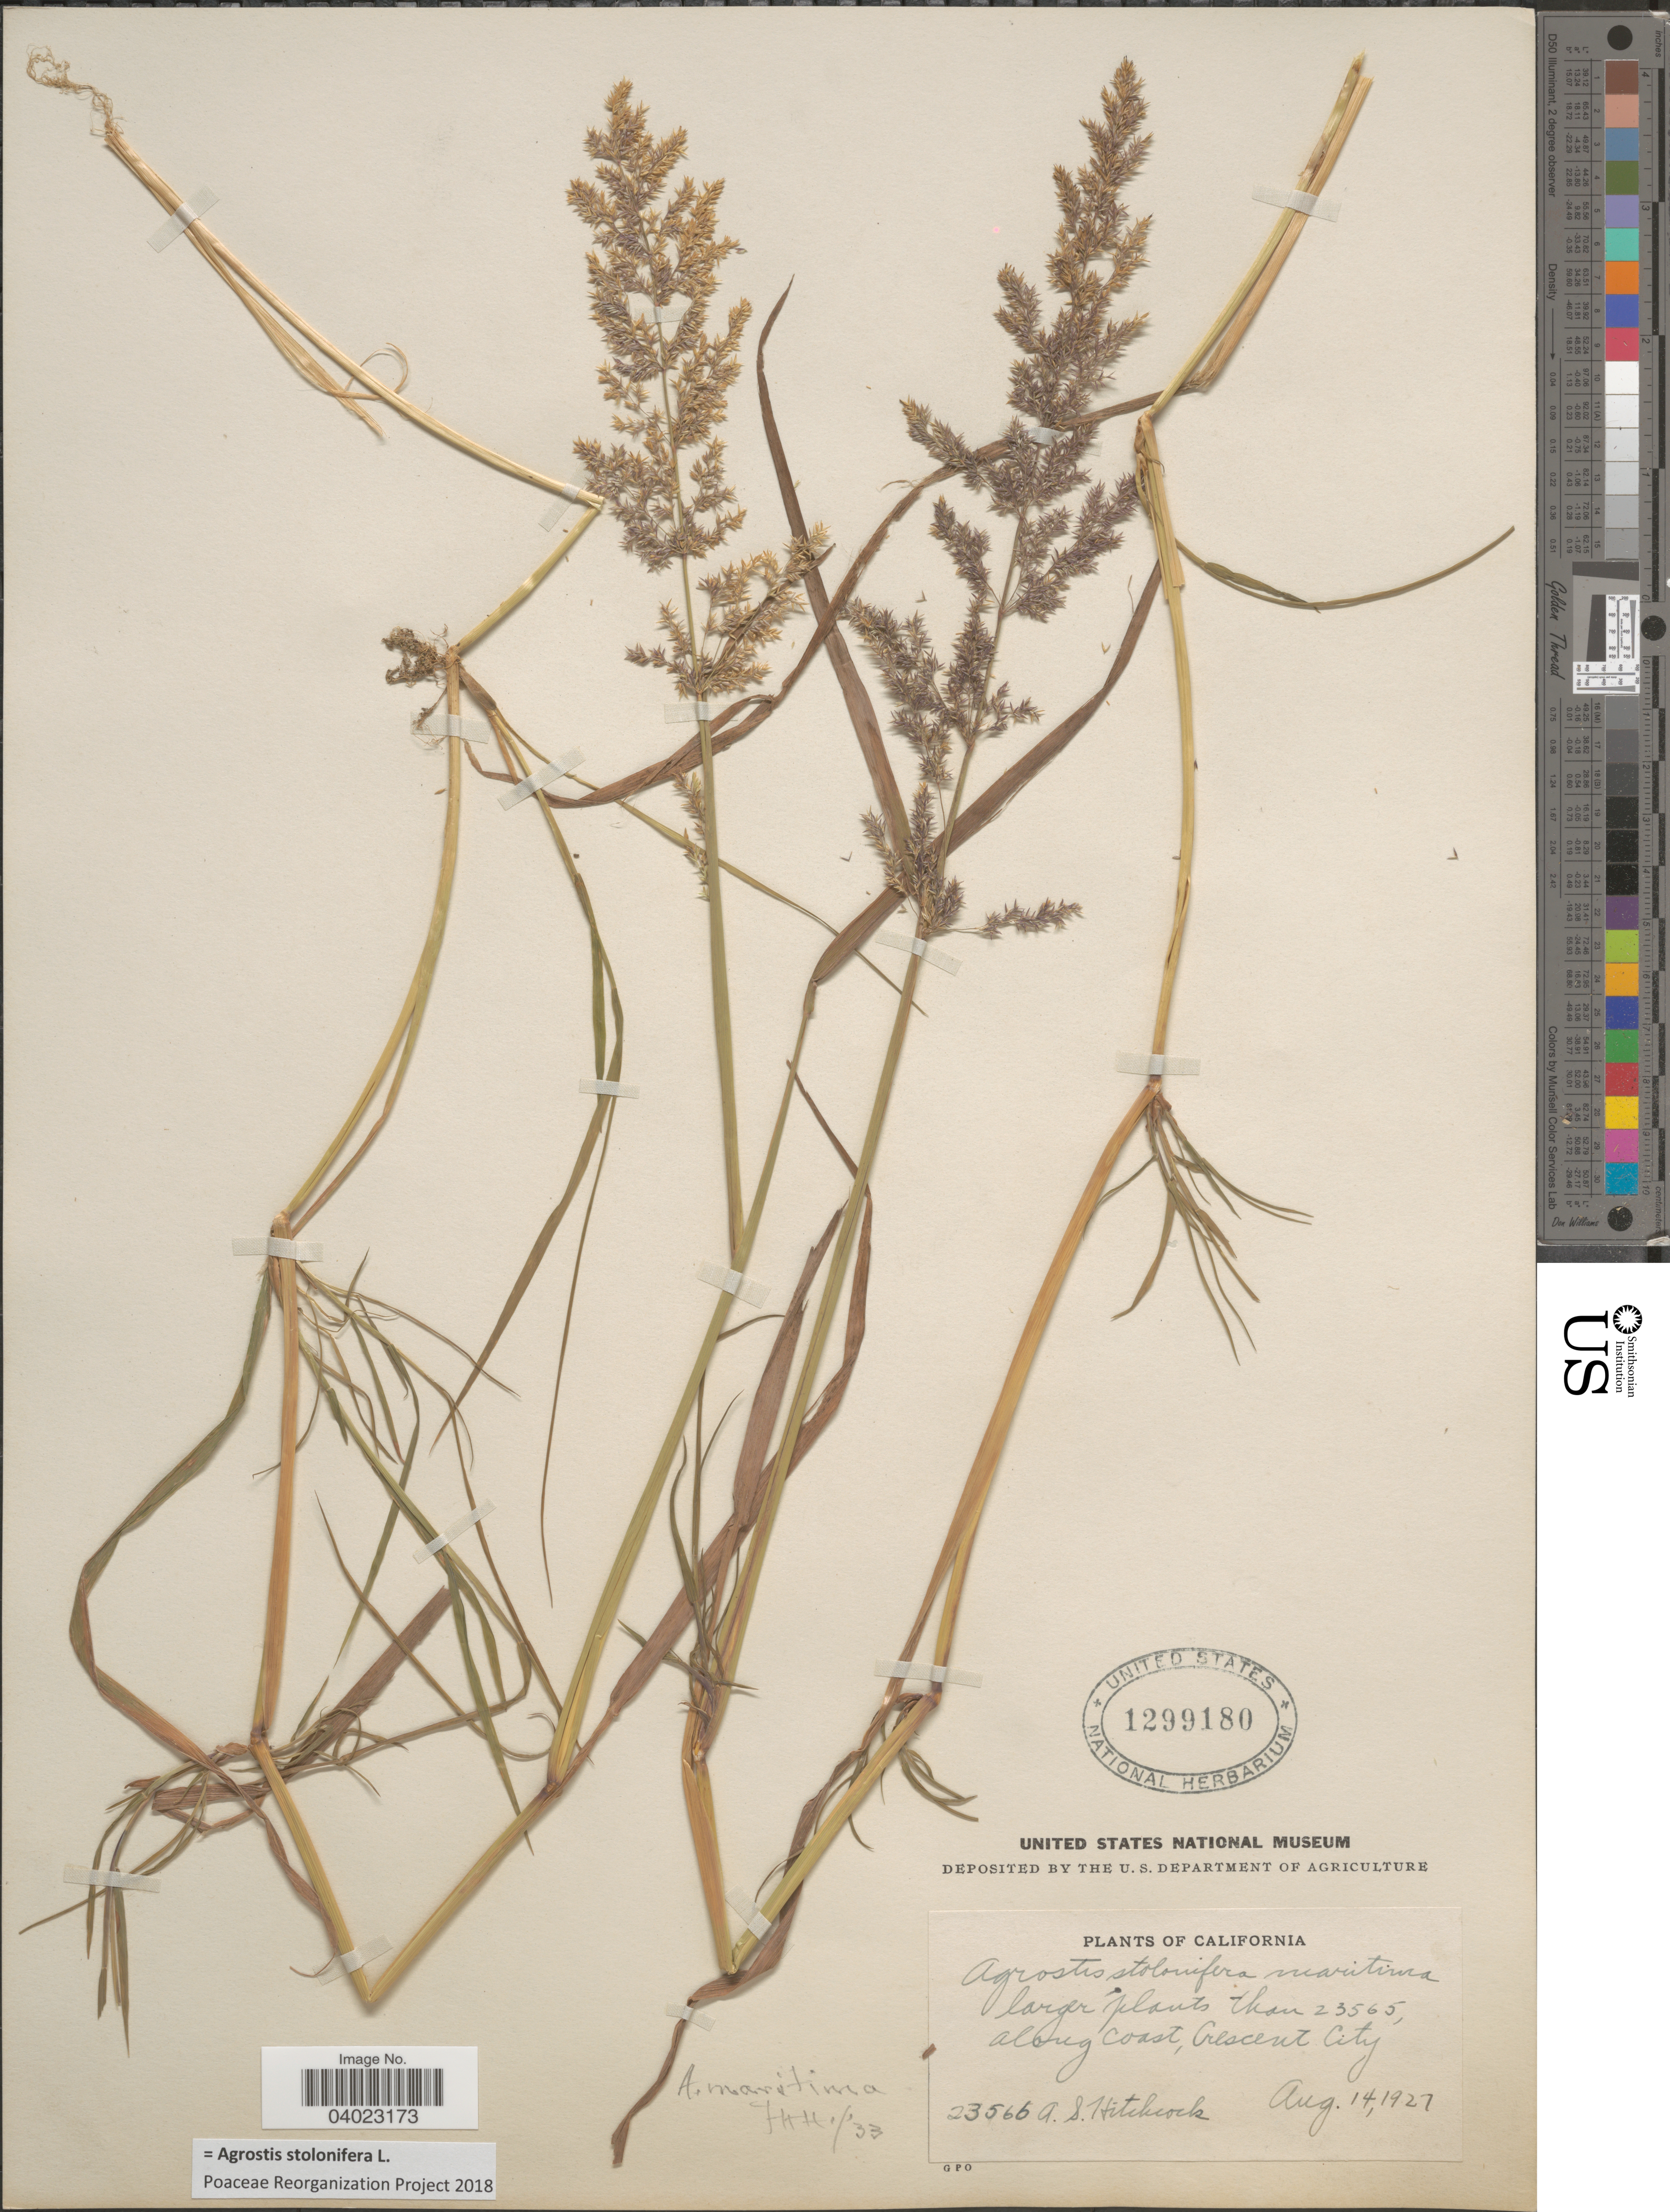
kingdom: Plantae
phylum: Tracheophyta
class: Liliopsida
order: Poales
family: Poaceae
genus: Agrostis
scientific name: Agrostis stolonifera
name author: L.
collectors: A. S. Hitchcock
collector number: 23566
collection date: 1927-08-14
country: United States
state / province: California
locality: Along coast, Crescent City.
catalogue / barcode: US 1299180